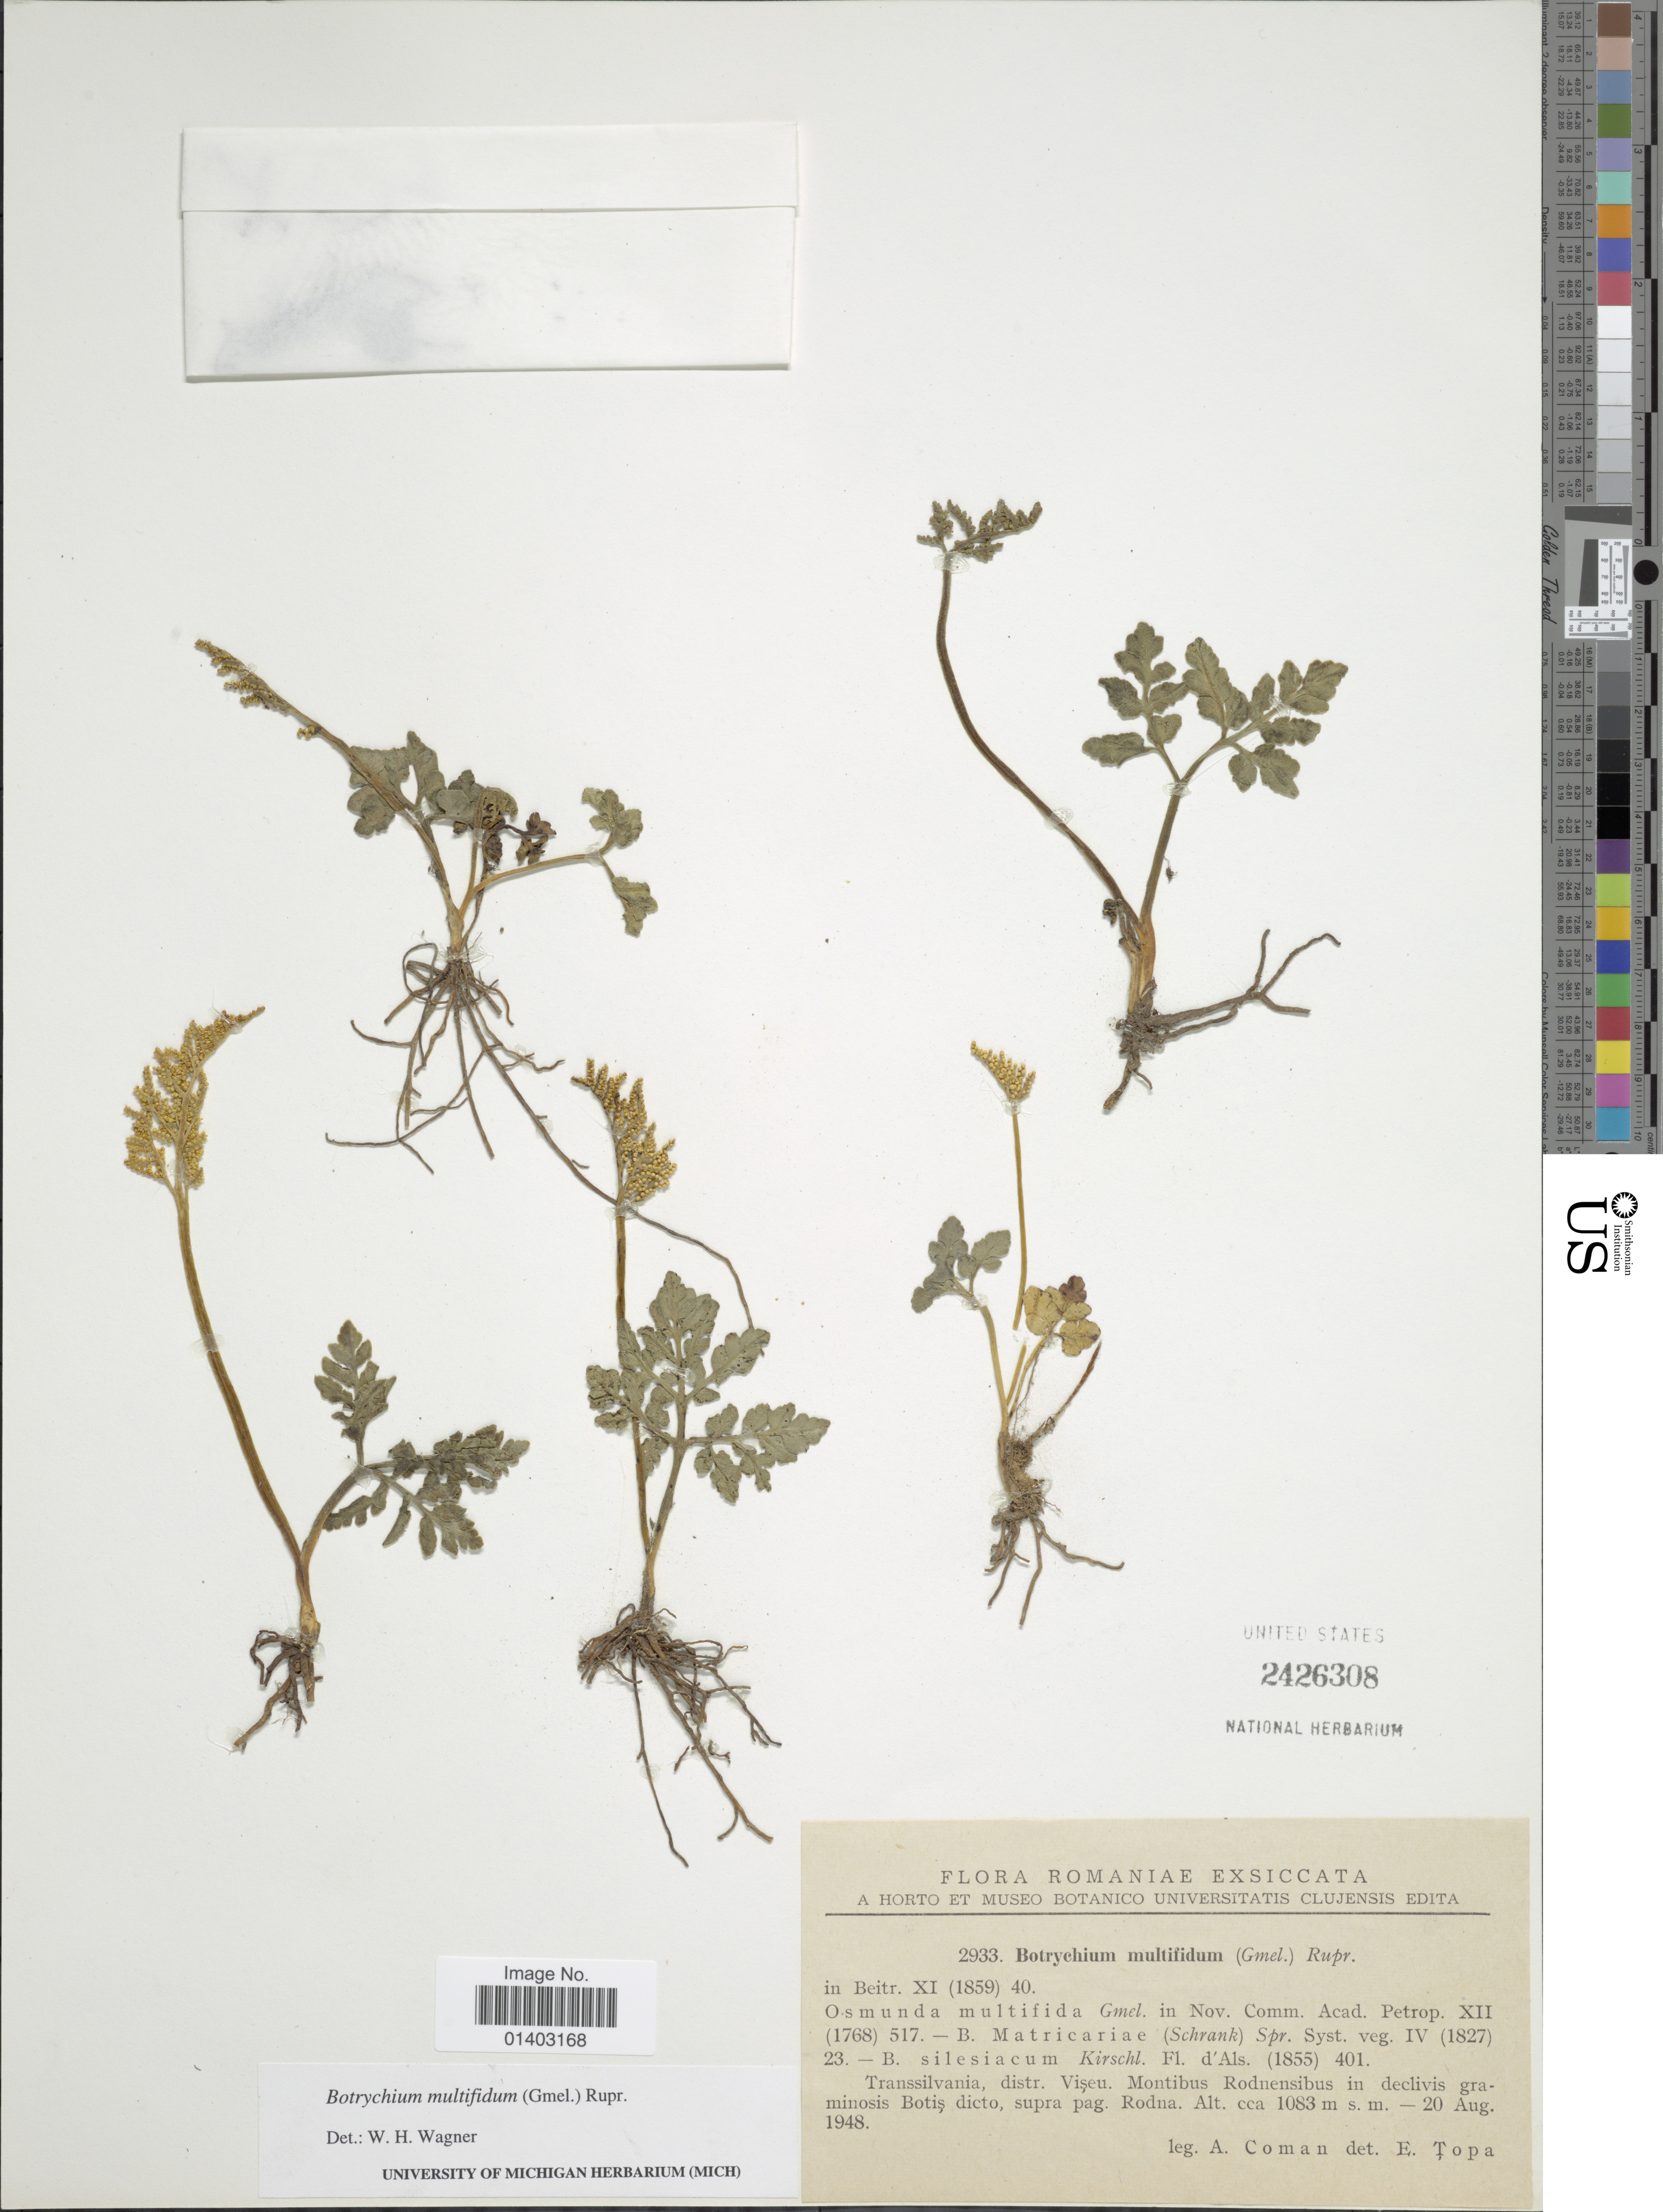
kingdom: Plantae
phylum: Tracheophyta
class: Polypodiopsida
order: Ophioglossales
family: Ophioglossaceae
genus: Botrychium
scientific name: Botrychium multifidum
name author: (J.F. Gmel.) Rupr.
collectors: A. Coman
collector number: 2933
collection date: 1948-08-20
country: Romania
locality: Transsilvania, distr Viseu. Montibus Rodnensibus in declivis graminosis Botis dicto, supra pag Rodna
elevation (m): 10830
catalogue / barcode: US 2426308